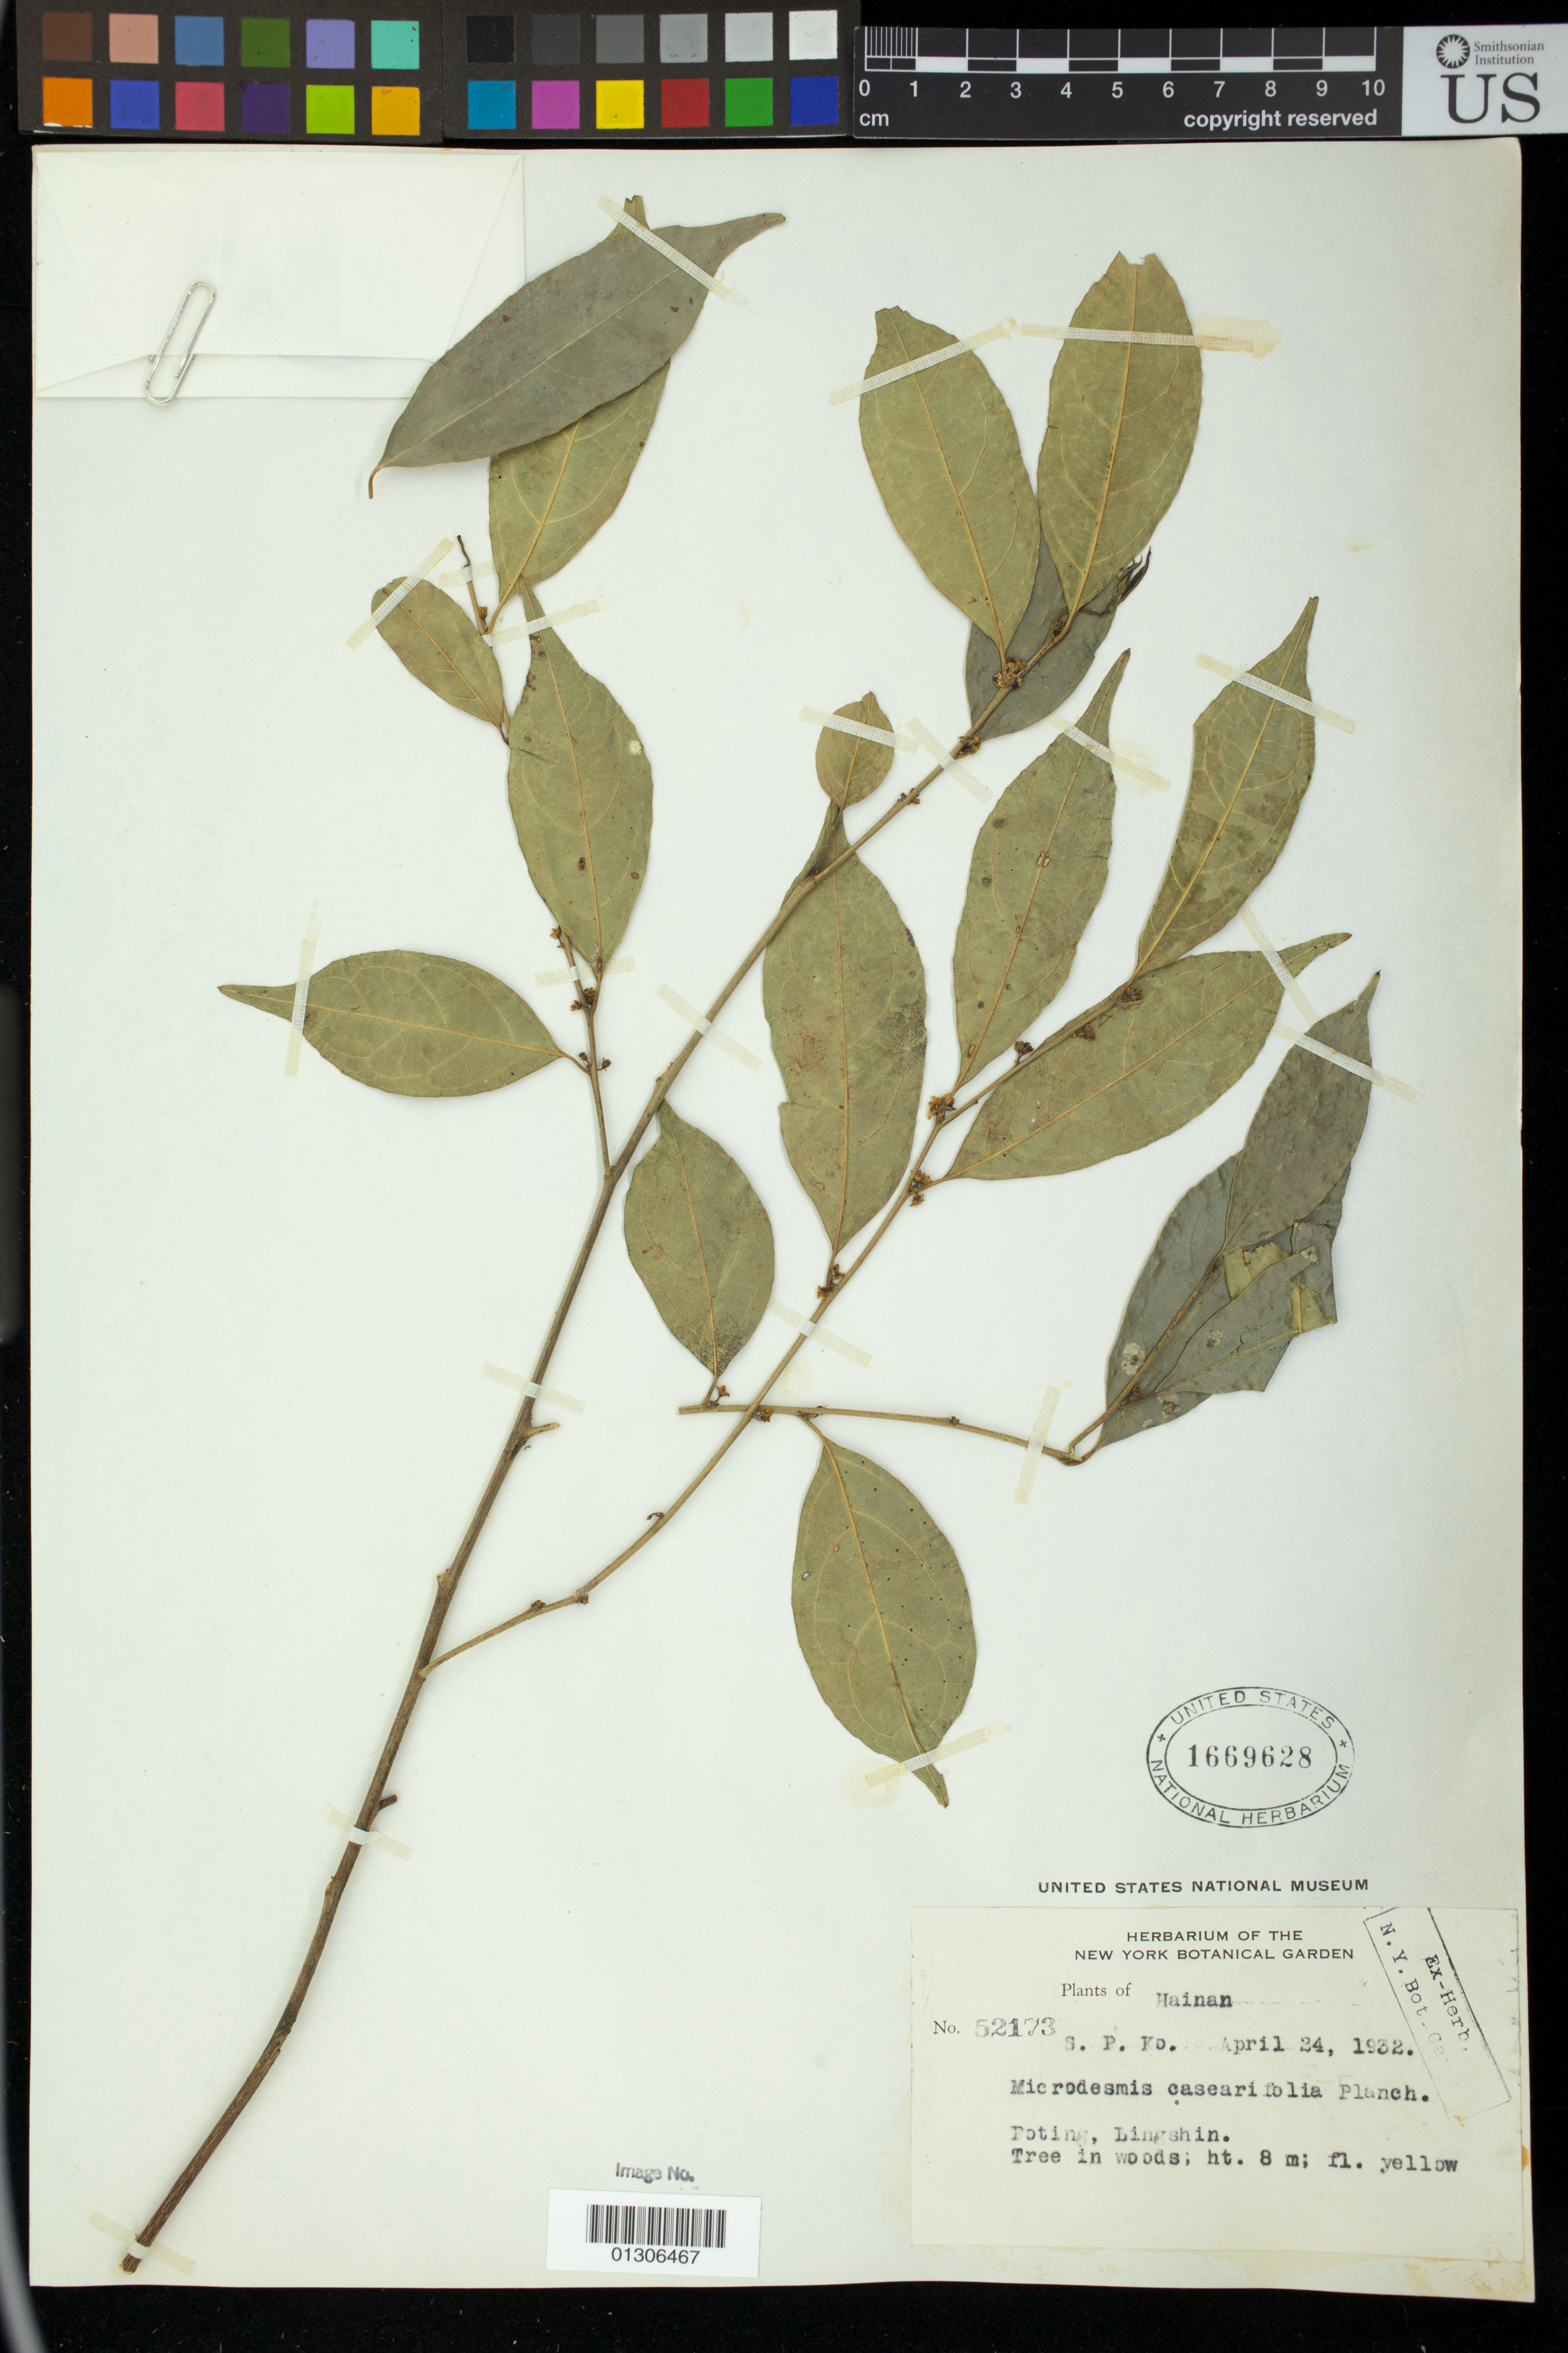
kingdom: Plantae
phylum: Tracheophyta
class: Magnoliopsida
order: Malpighiales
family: Pandaceae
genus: Microdesmis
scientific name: Microdesmis casearifolia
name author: Planch. & Hook.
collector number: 52173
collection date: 1932-04-24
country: China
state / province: Hainan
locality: Poting, Lingshin.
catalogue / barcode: US 1669628